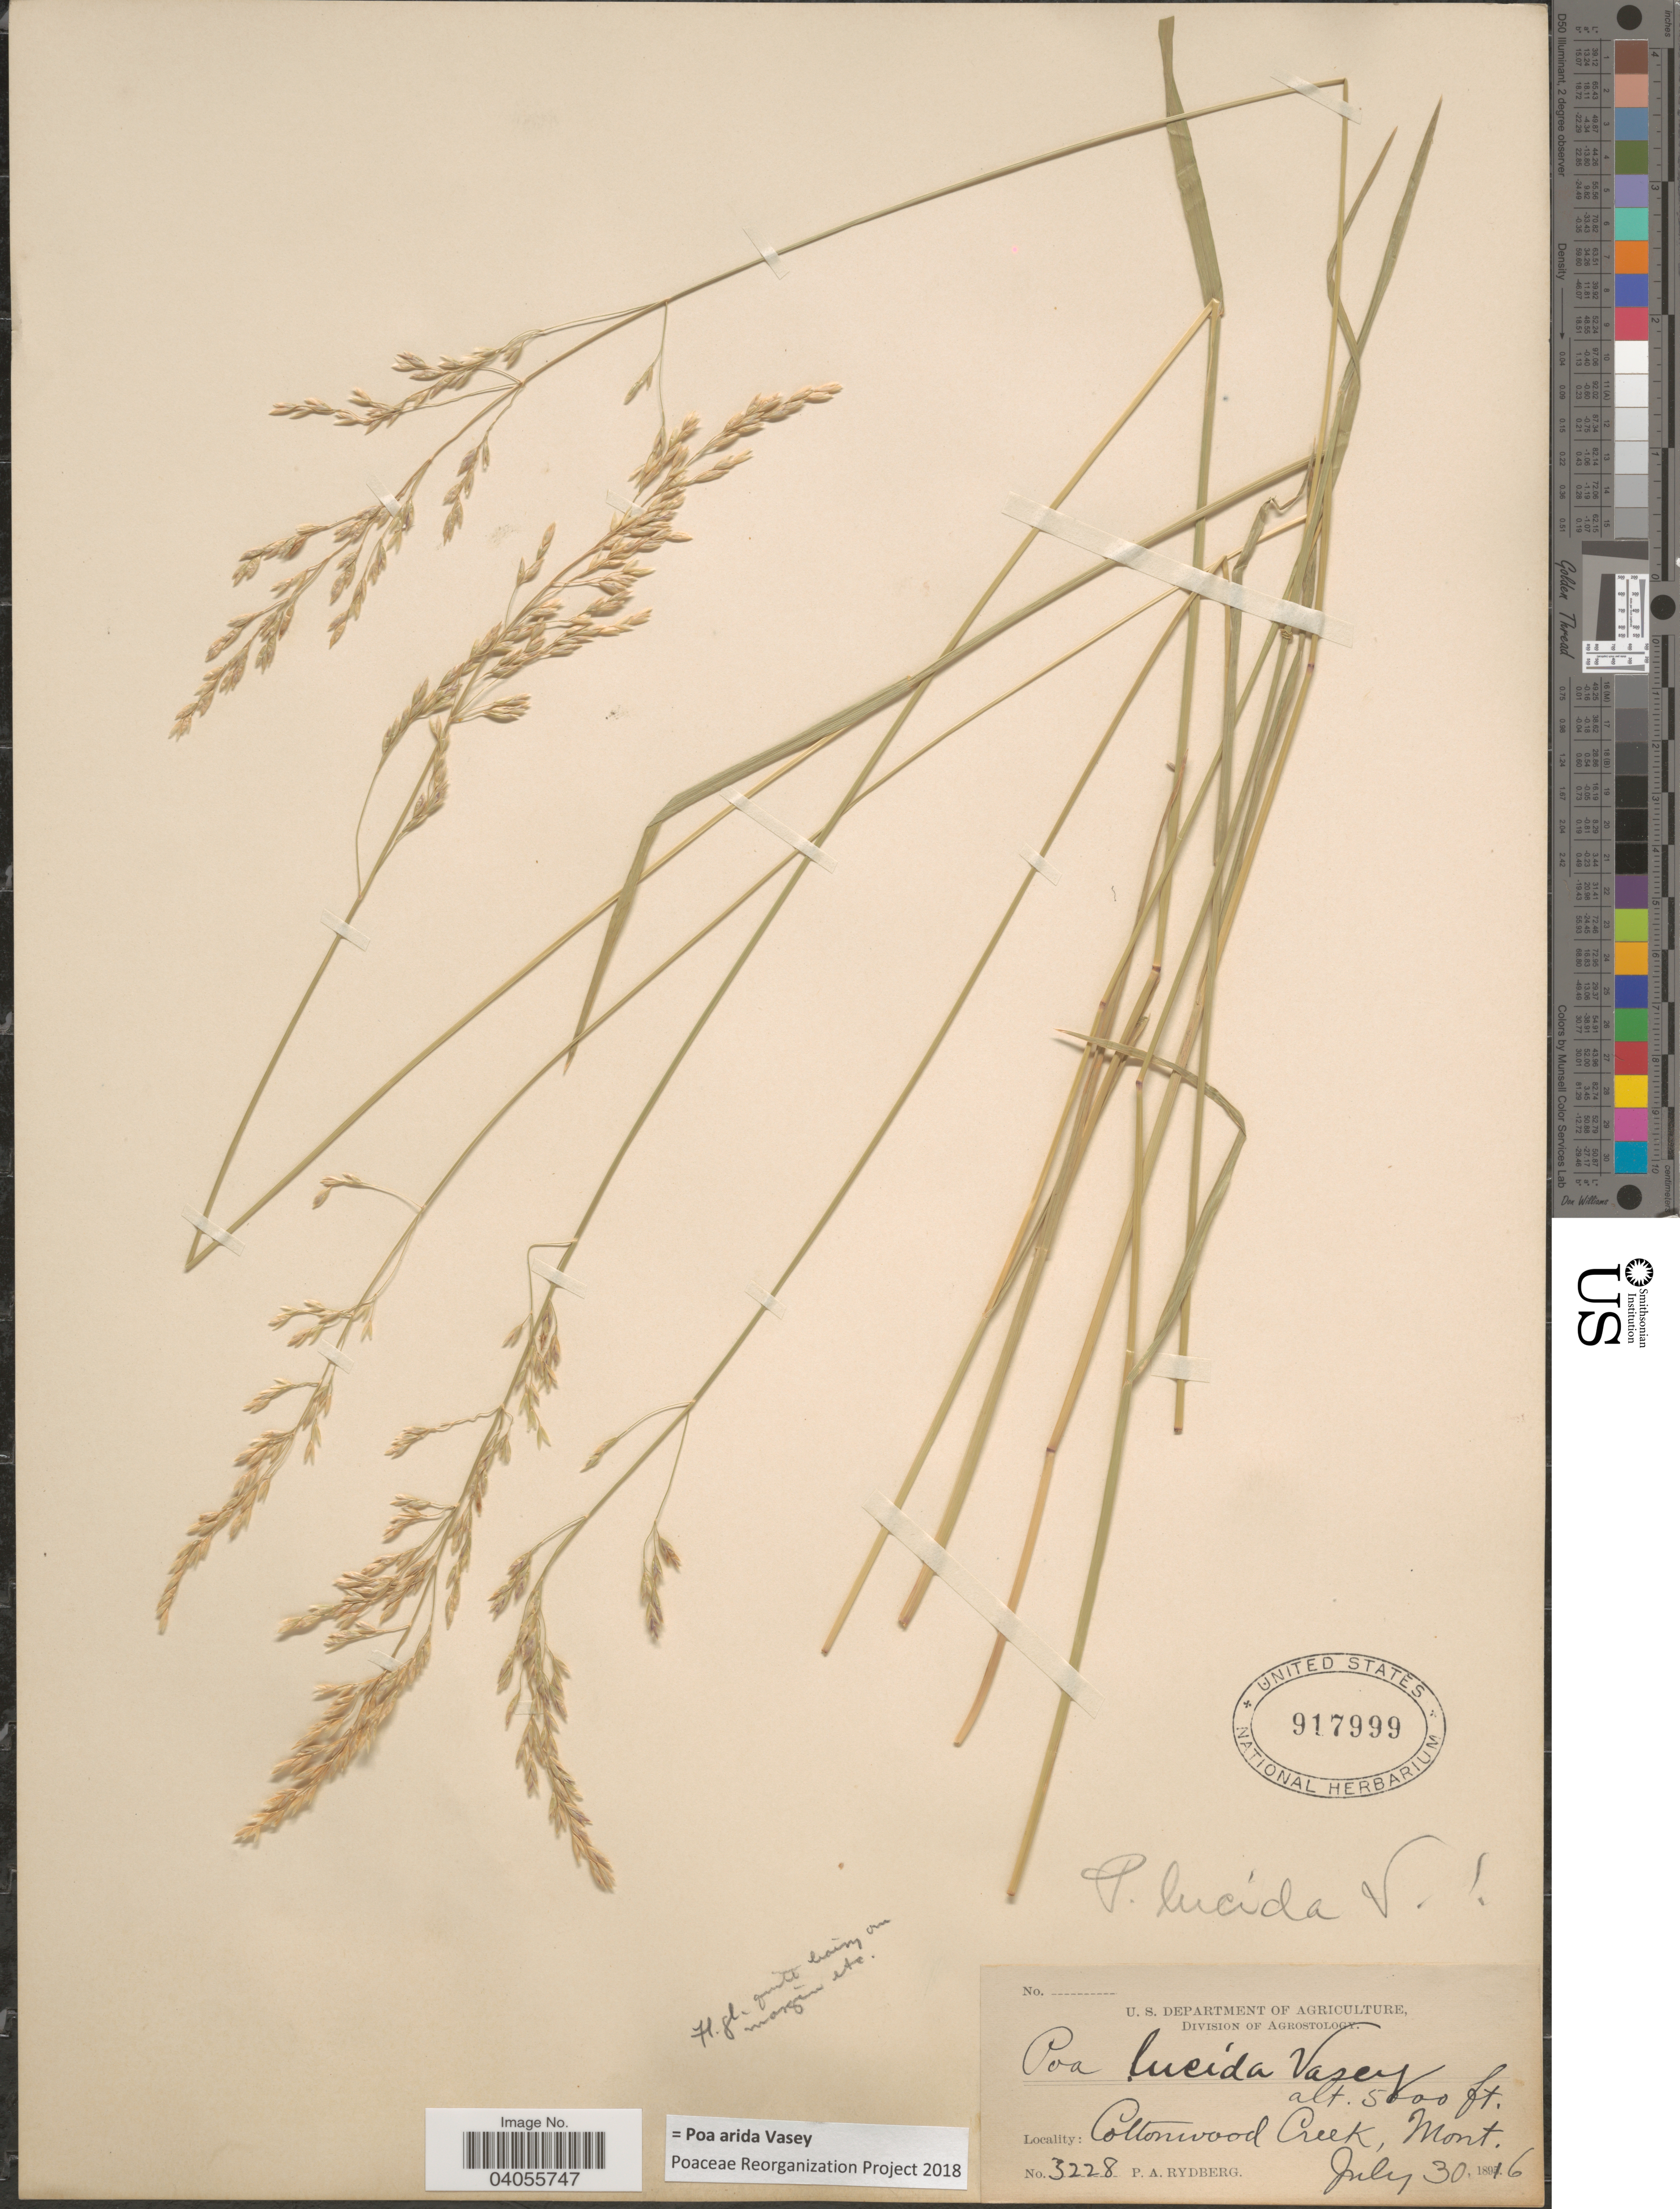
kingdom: Plantae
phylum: Tracheophyta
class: Liliopsida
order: Poales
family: Poaceae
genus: Poa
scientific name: Poa arida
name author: Vasey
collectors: P. A. Rydberg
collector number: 3228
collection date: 1896-07-30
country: United States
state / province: Montana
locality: Cottonwood Creek.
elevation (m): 1524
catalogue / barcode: US 917999